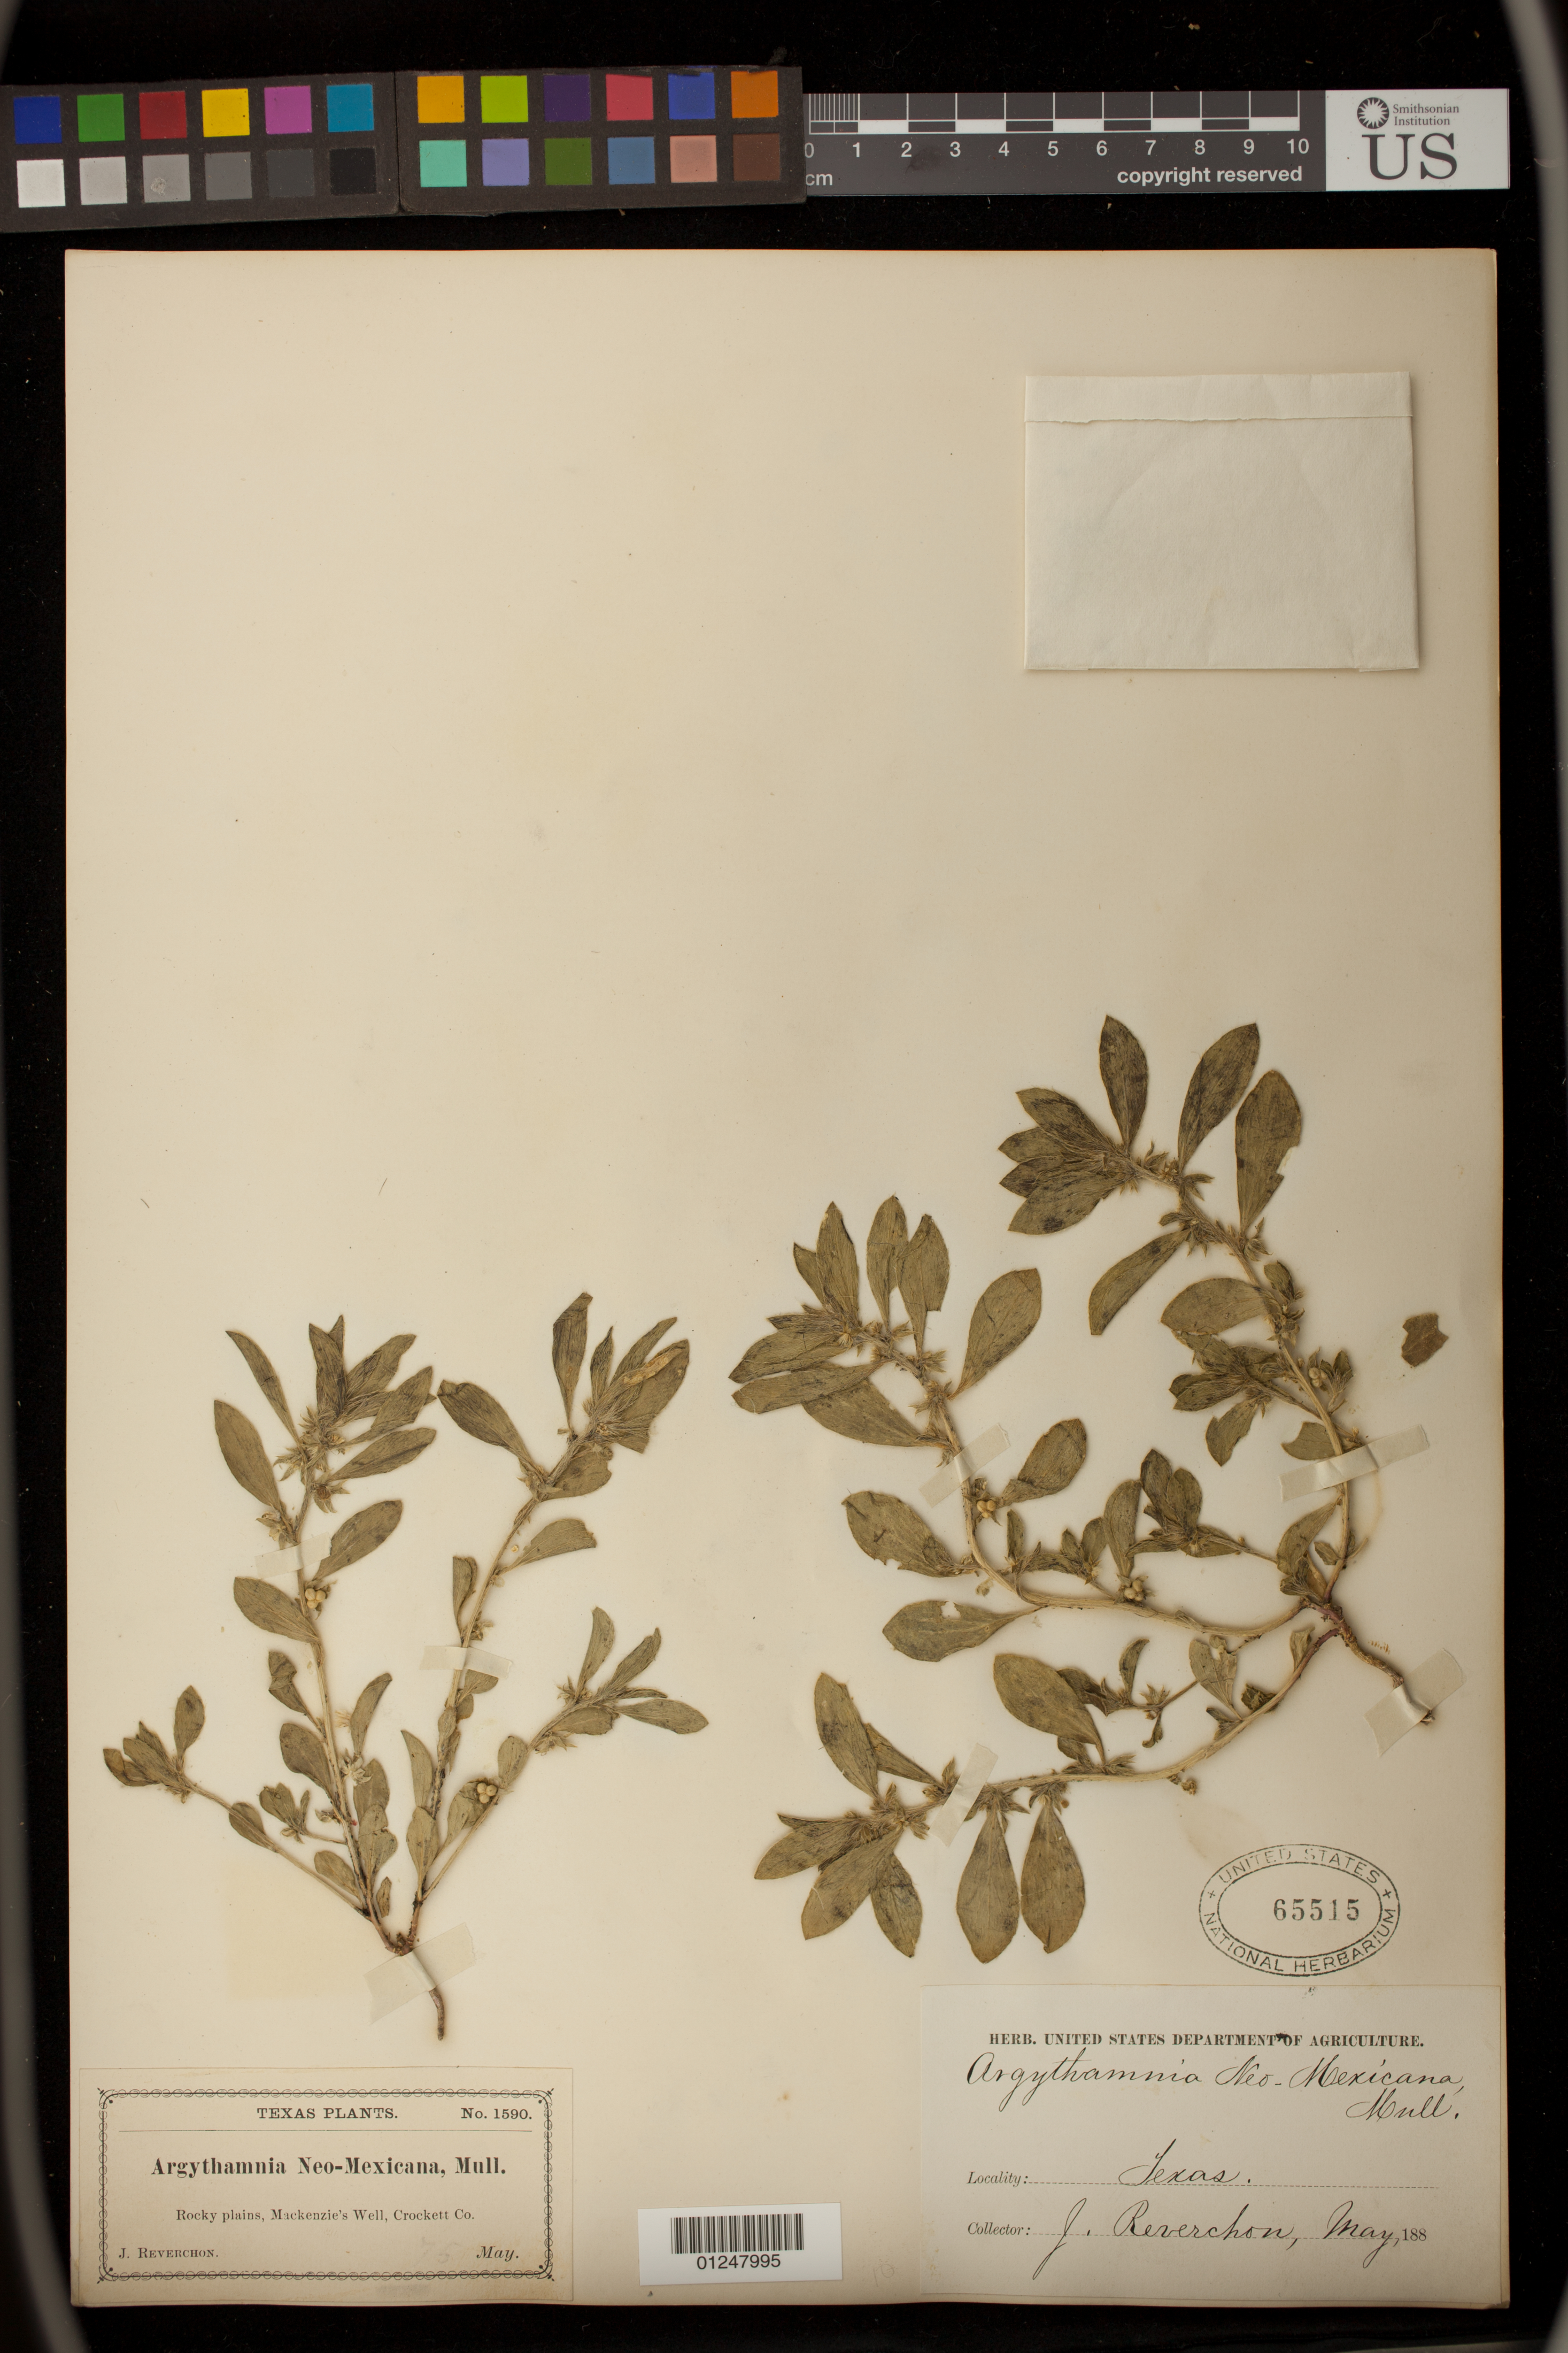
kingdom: Plantae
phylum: Tracheophyta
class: Magnoliopsida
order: Malpighiales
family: Euphorbiaceae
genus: Argythamnia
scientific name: Argythamnia serrata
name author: (Torr.) Müll. Arg.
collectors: J. Reverchon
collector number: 1590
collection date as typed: May 188-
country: United States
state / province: Texas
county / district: Crockett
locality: Mackenzie's Well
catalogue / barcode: US 65515